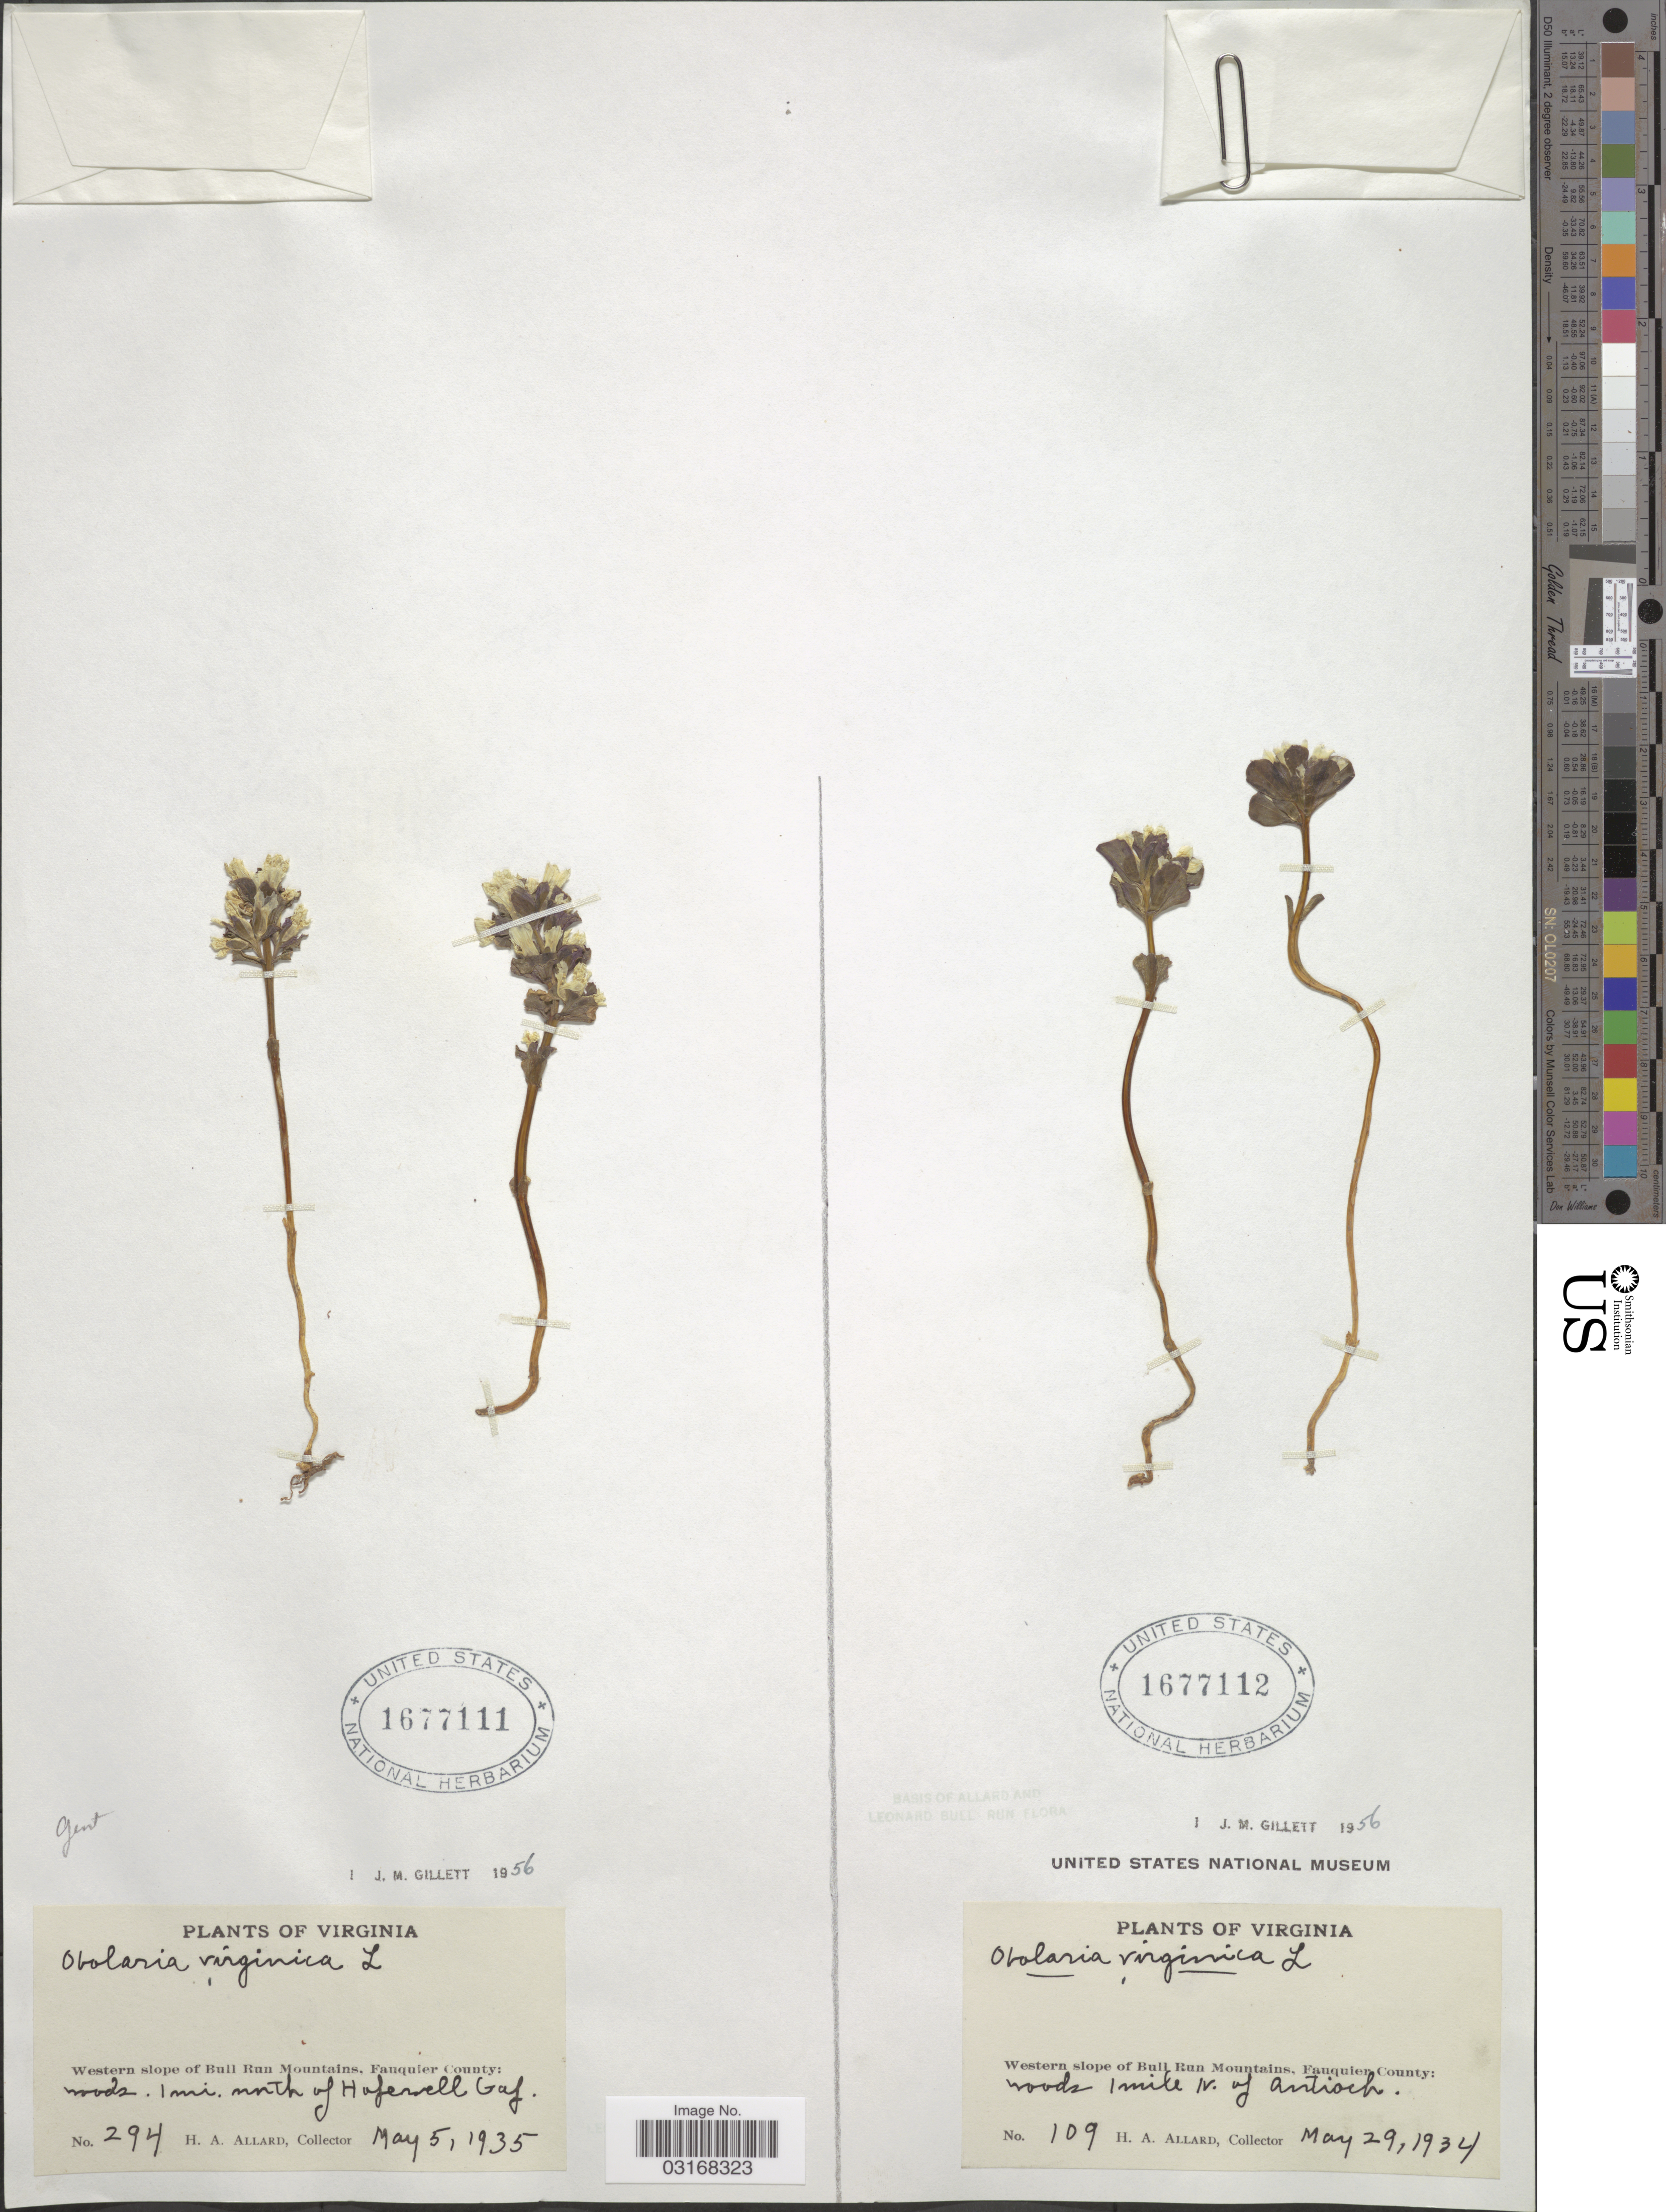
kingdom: Plantae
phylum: Tracheophyta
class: Magnoliopsida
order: Gentianales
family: Gentianaceae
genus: Obolaria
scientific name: Obolaria virginica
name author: L.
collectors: H. A. Allard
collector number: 294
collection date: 1935-05-05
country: United States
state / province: Virginia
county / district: Fauquier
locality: Western slope of Bull Run Mountains, Fauquier County: Woods 1 mi. north of Hopewell Gap.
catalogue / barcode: US 1677111